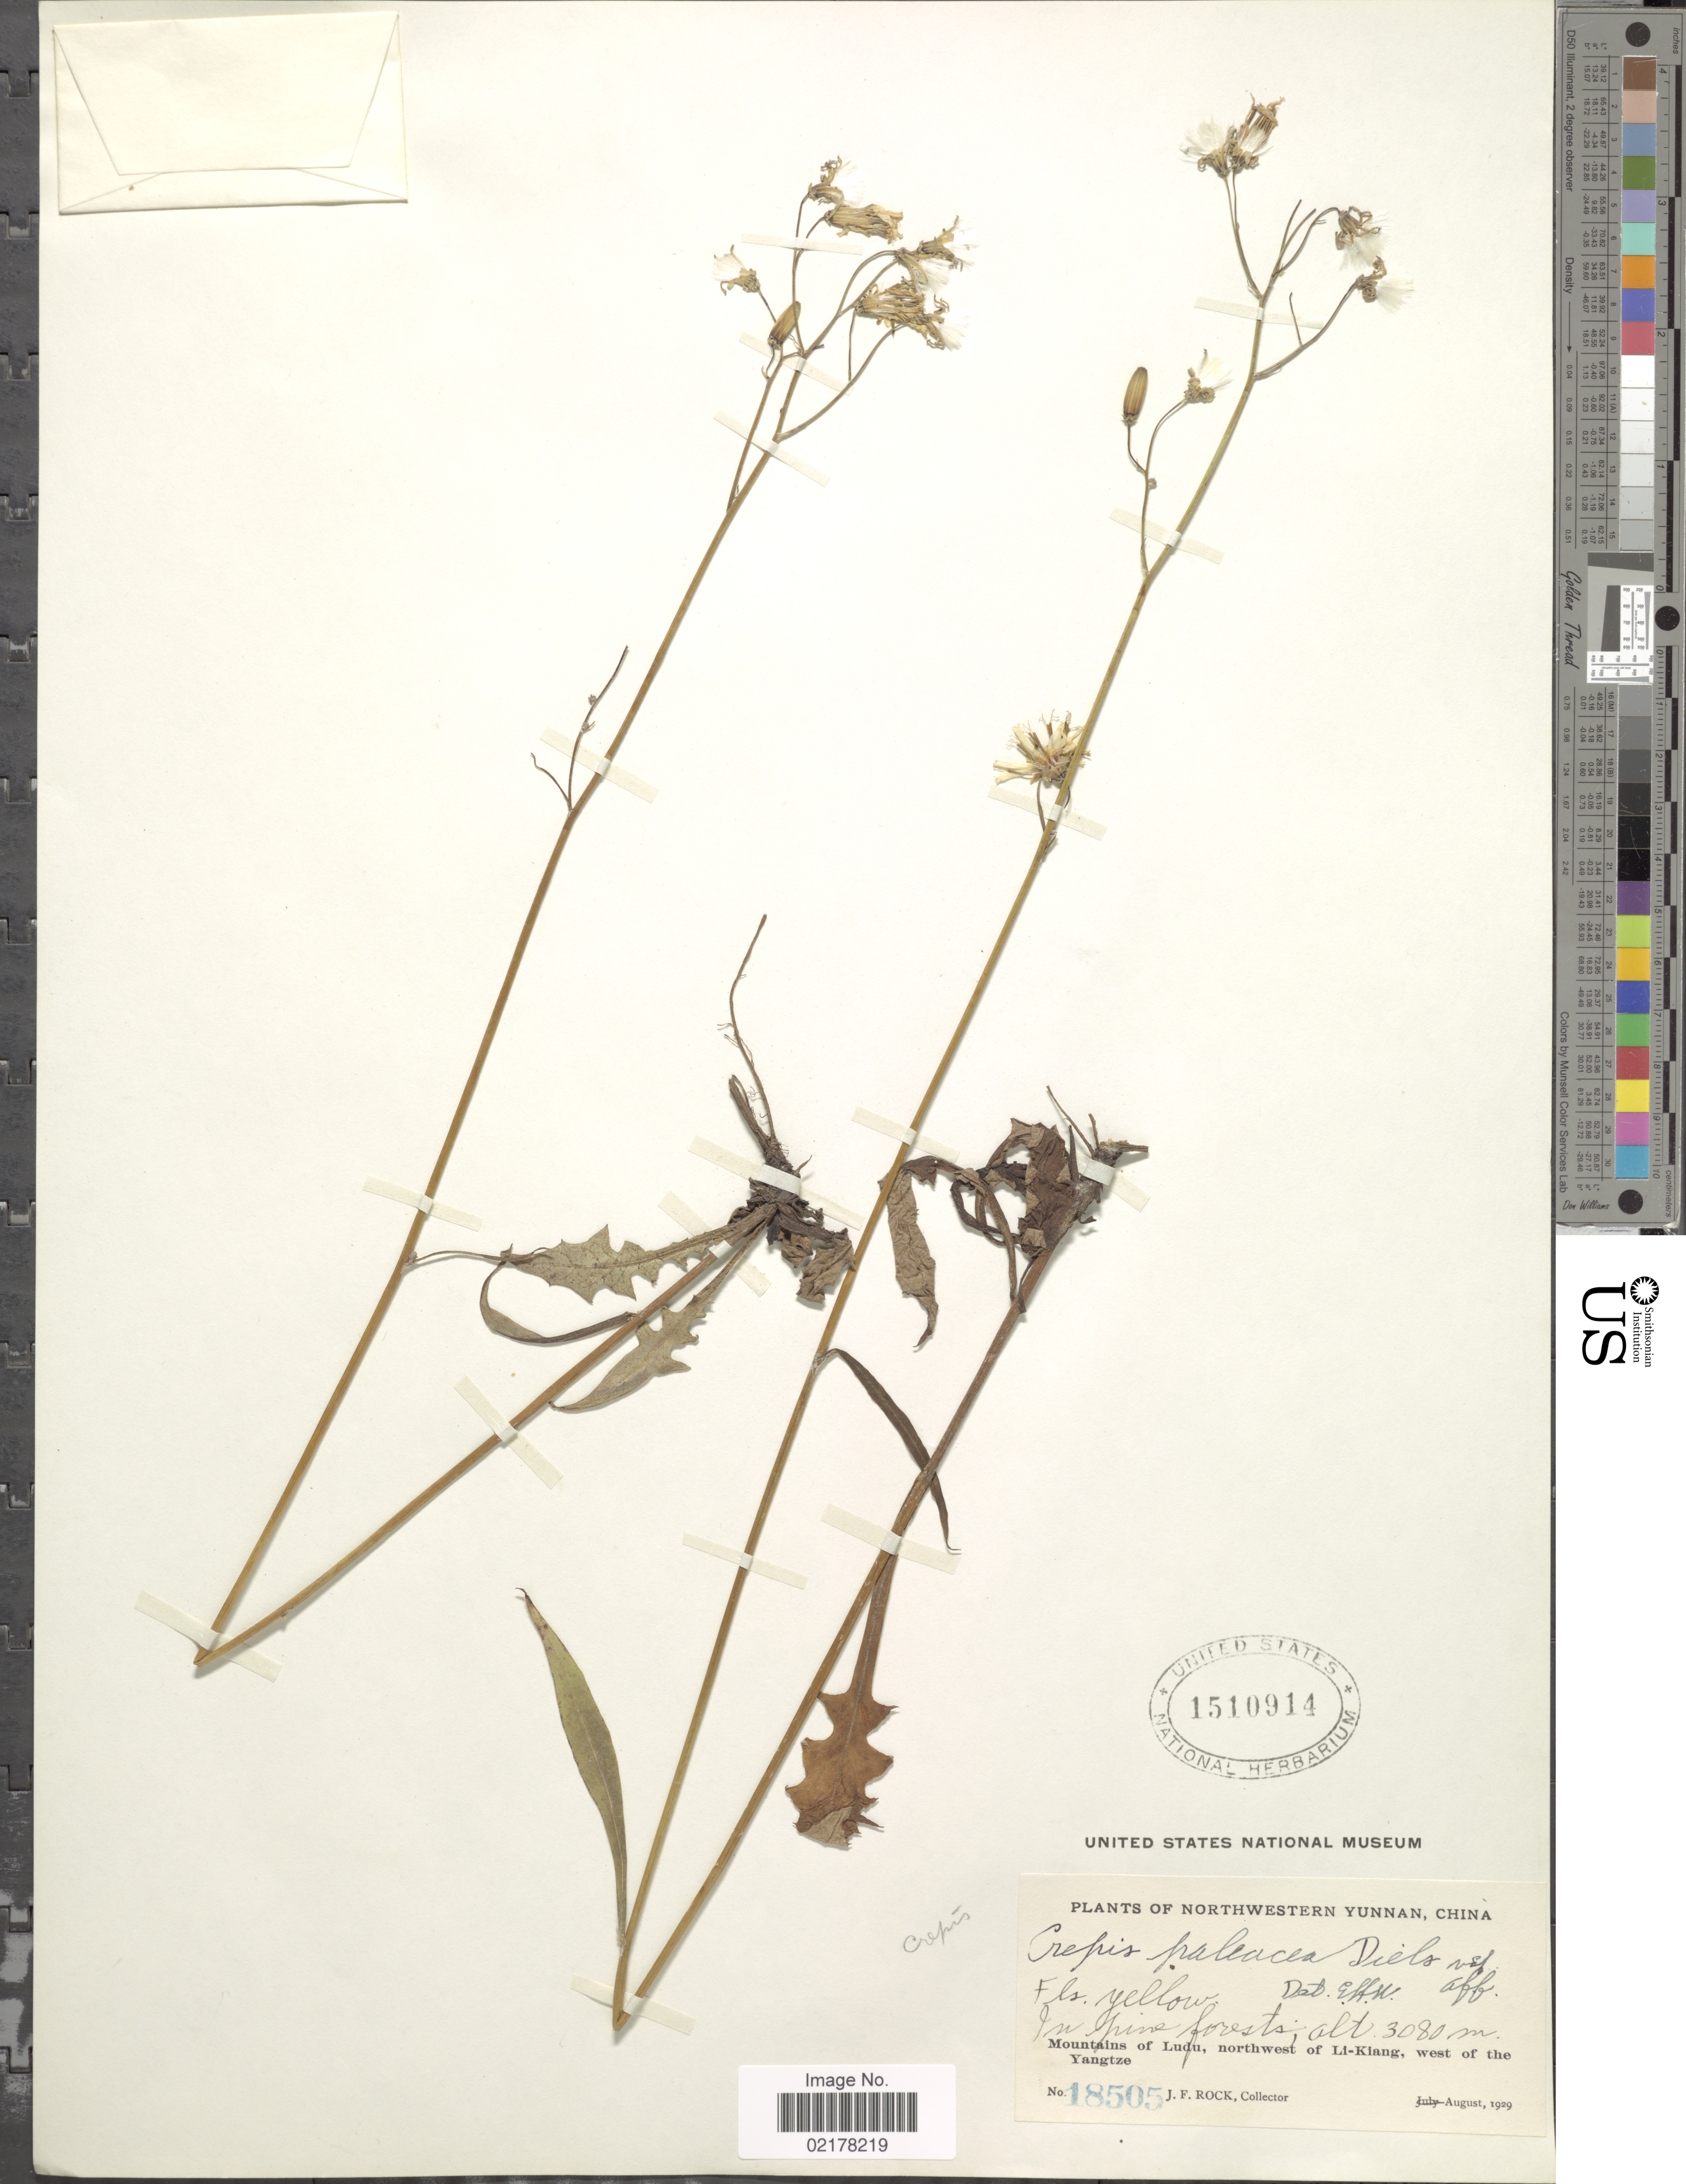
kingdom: Plantae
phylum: Tracheophyta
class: Magnoliopsida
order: Asterales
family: Asteraceae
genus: Youngia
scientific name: Youngia paleacea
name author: (Diels) Babc. & Stebbins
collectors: J. F. Rock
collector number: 18505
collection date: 1929-08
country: China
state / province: Yunnan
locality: Northwestern Yunnan, Mountains of Ludu, northwest of Li-Kiang, west of the Yangtze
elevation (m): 3080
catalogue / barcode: US 1510914